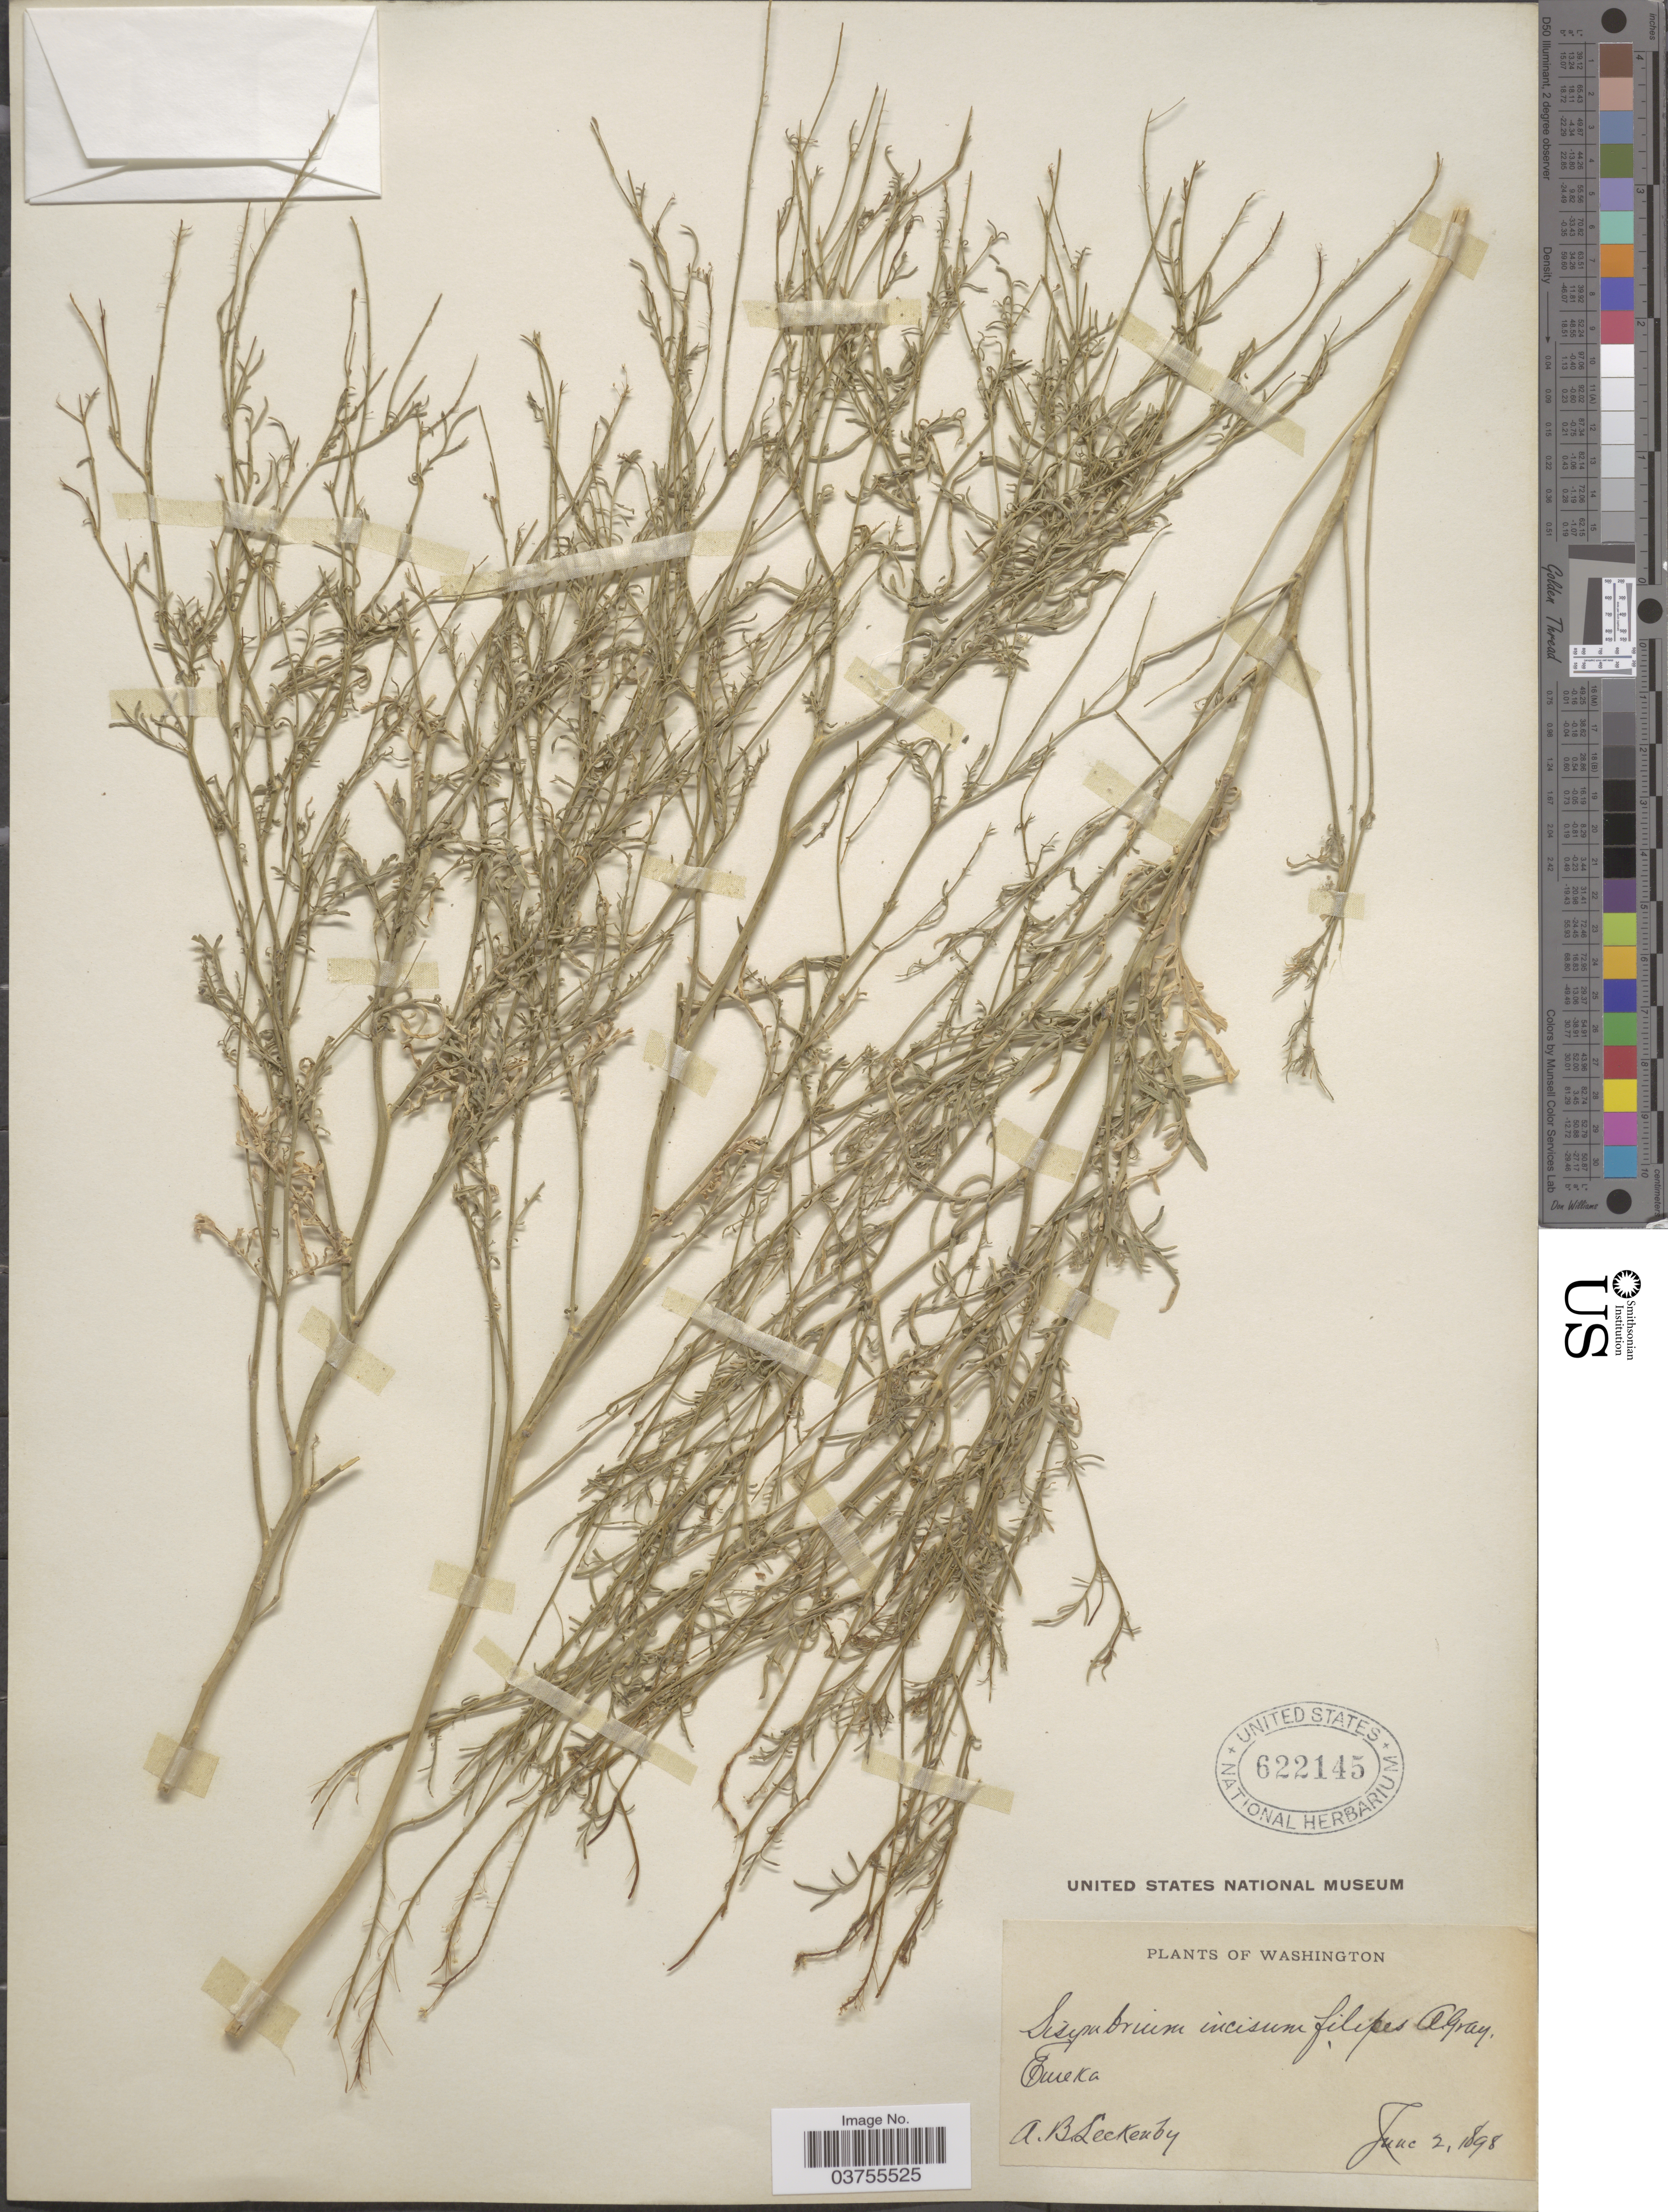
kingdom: Plantae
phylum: Tracheophyta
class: Magnoliopsida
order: Brassicales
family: Brassicaceae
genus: Descurainia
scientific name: Descurainia sp.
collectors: A. Leckenby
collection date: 1898-06-02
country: United States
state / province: Washington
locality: Eureka.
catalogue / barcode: US 622145